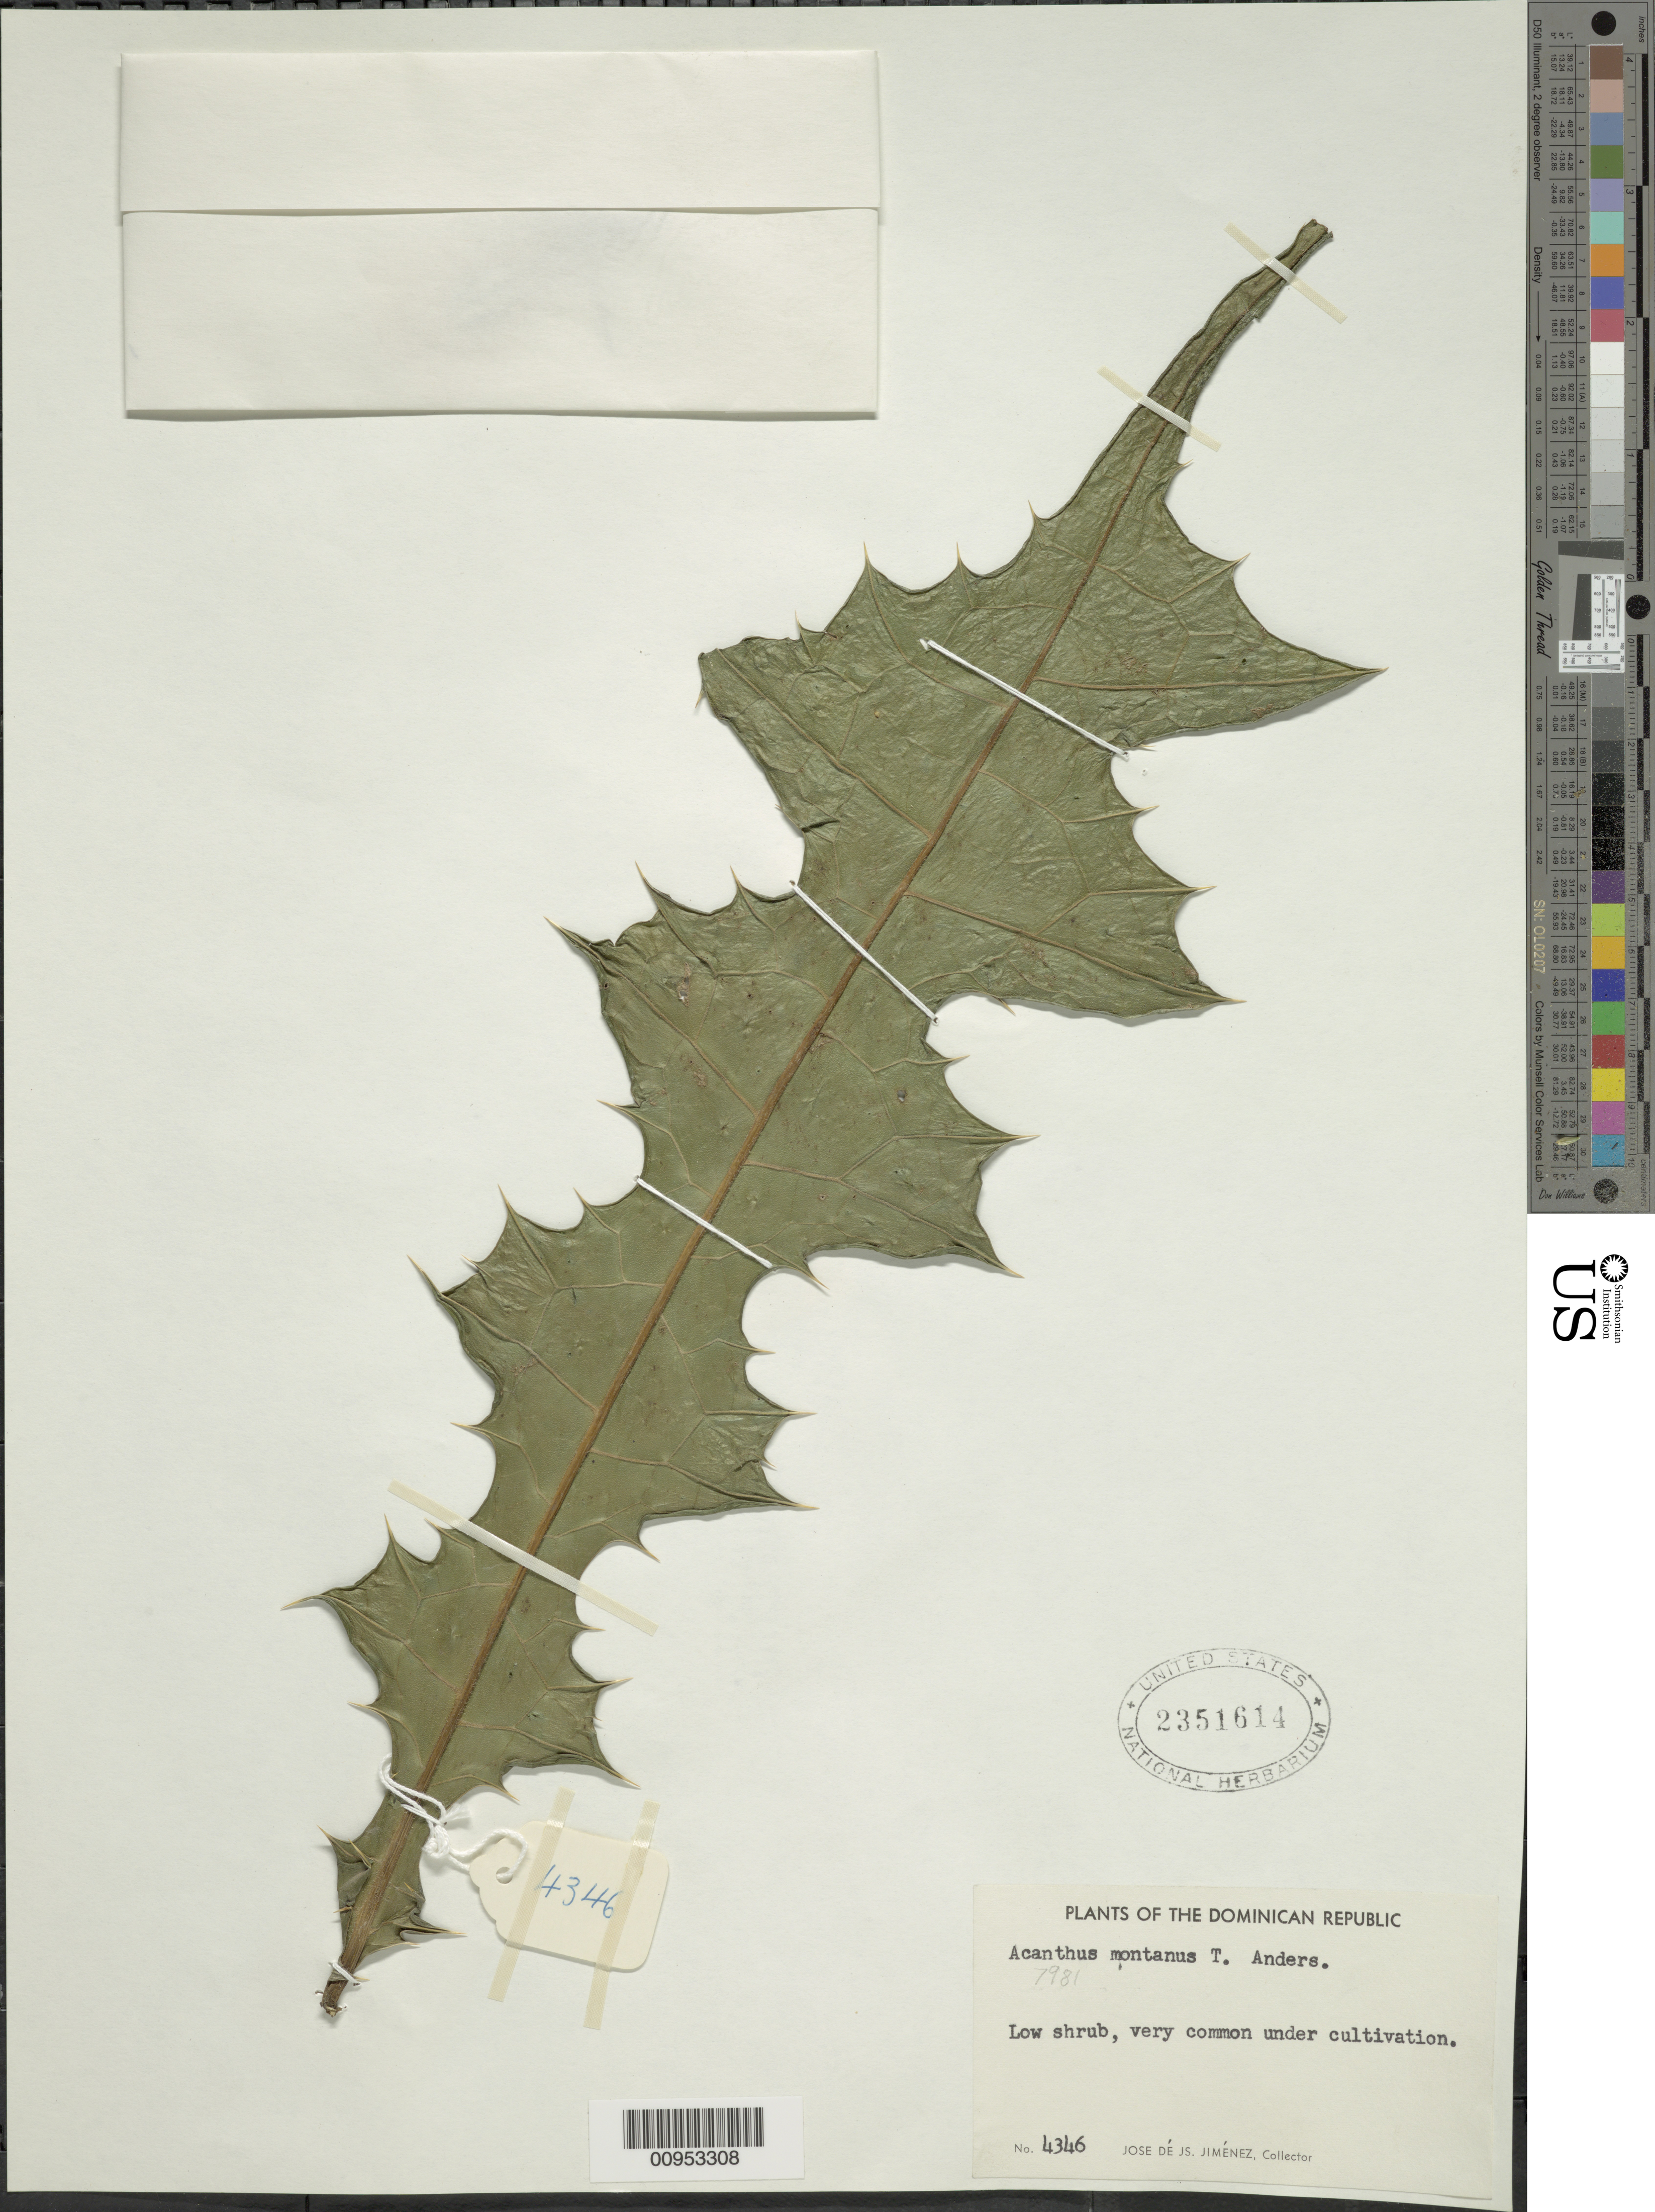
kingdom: Plantae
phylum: Tracheophyta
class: Magnoliopsida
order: Lamiales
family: Acanthaceae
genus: Crossandra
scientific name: Crossandra montanus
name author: (Nees) T. Anderson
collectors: J. J. Jiménez Almonte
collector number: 4346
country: Dominican Republic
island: Hispaniola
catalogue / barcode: US 2351614